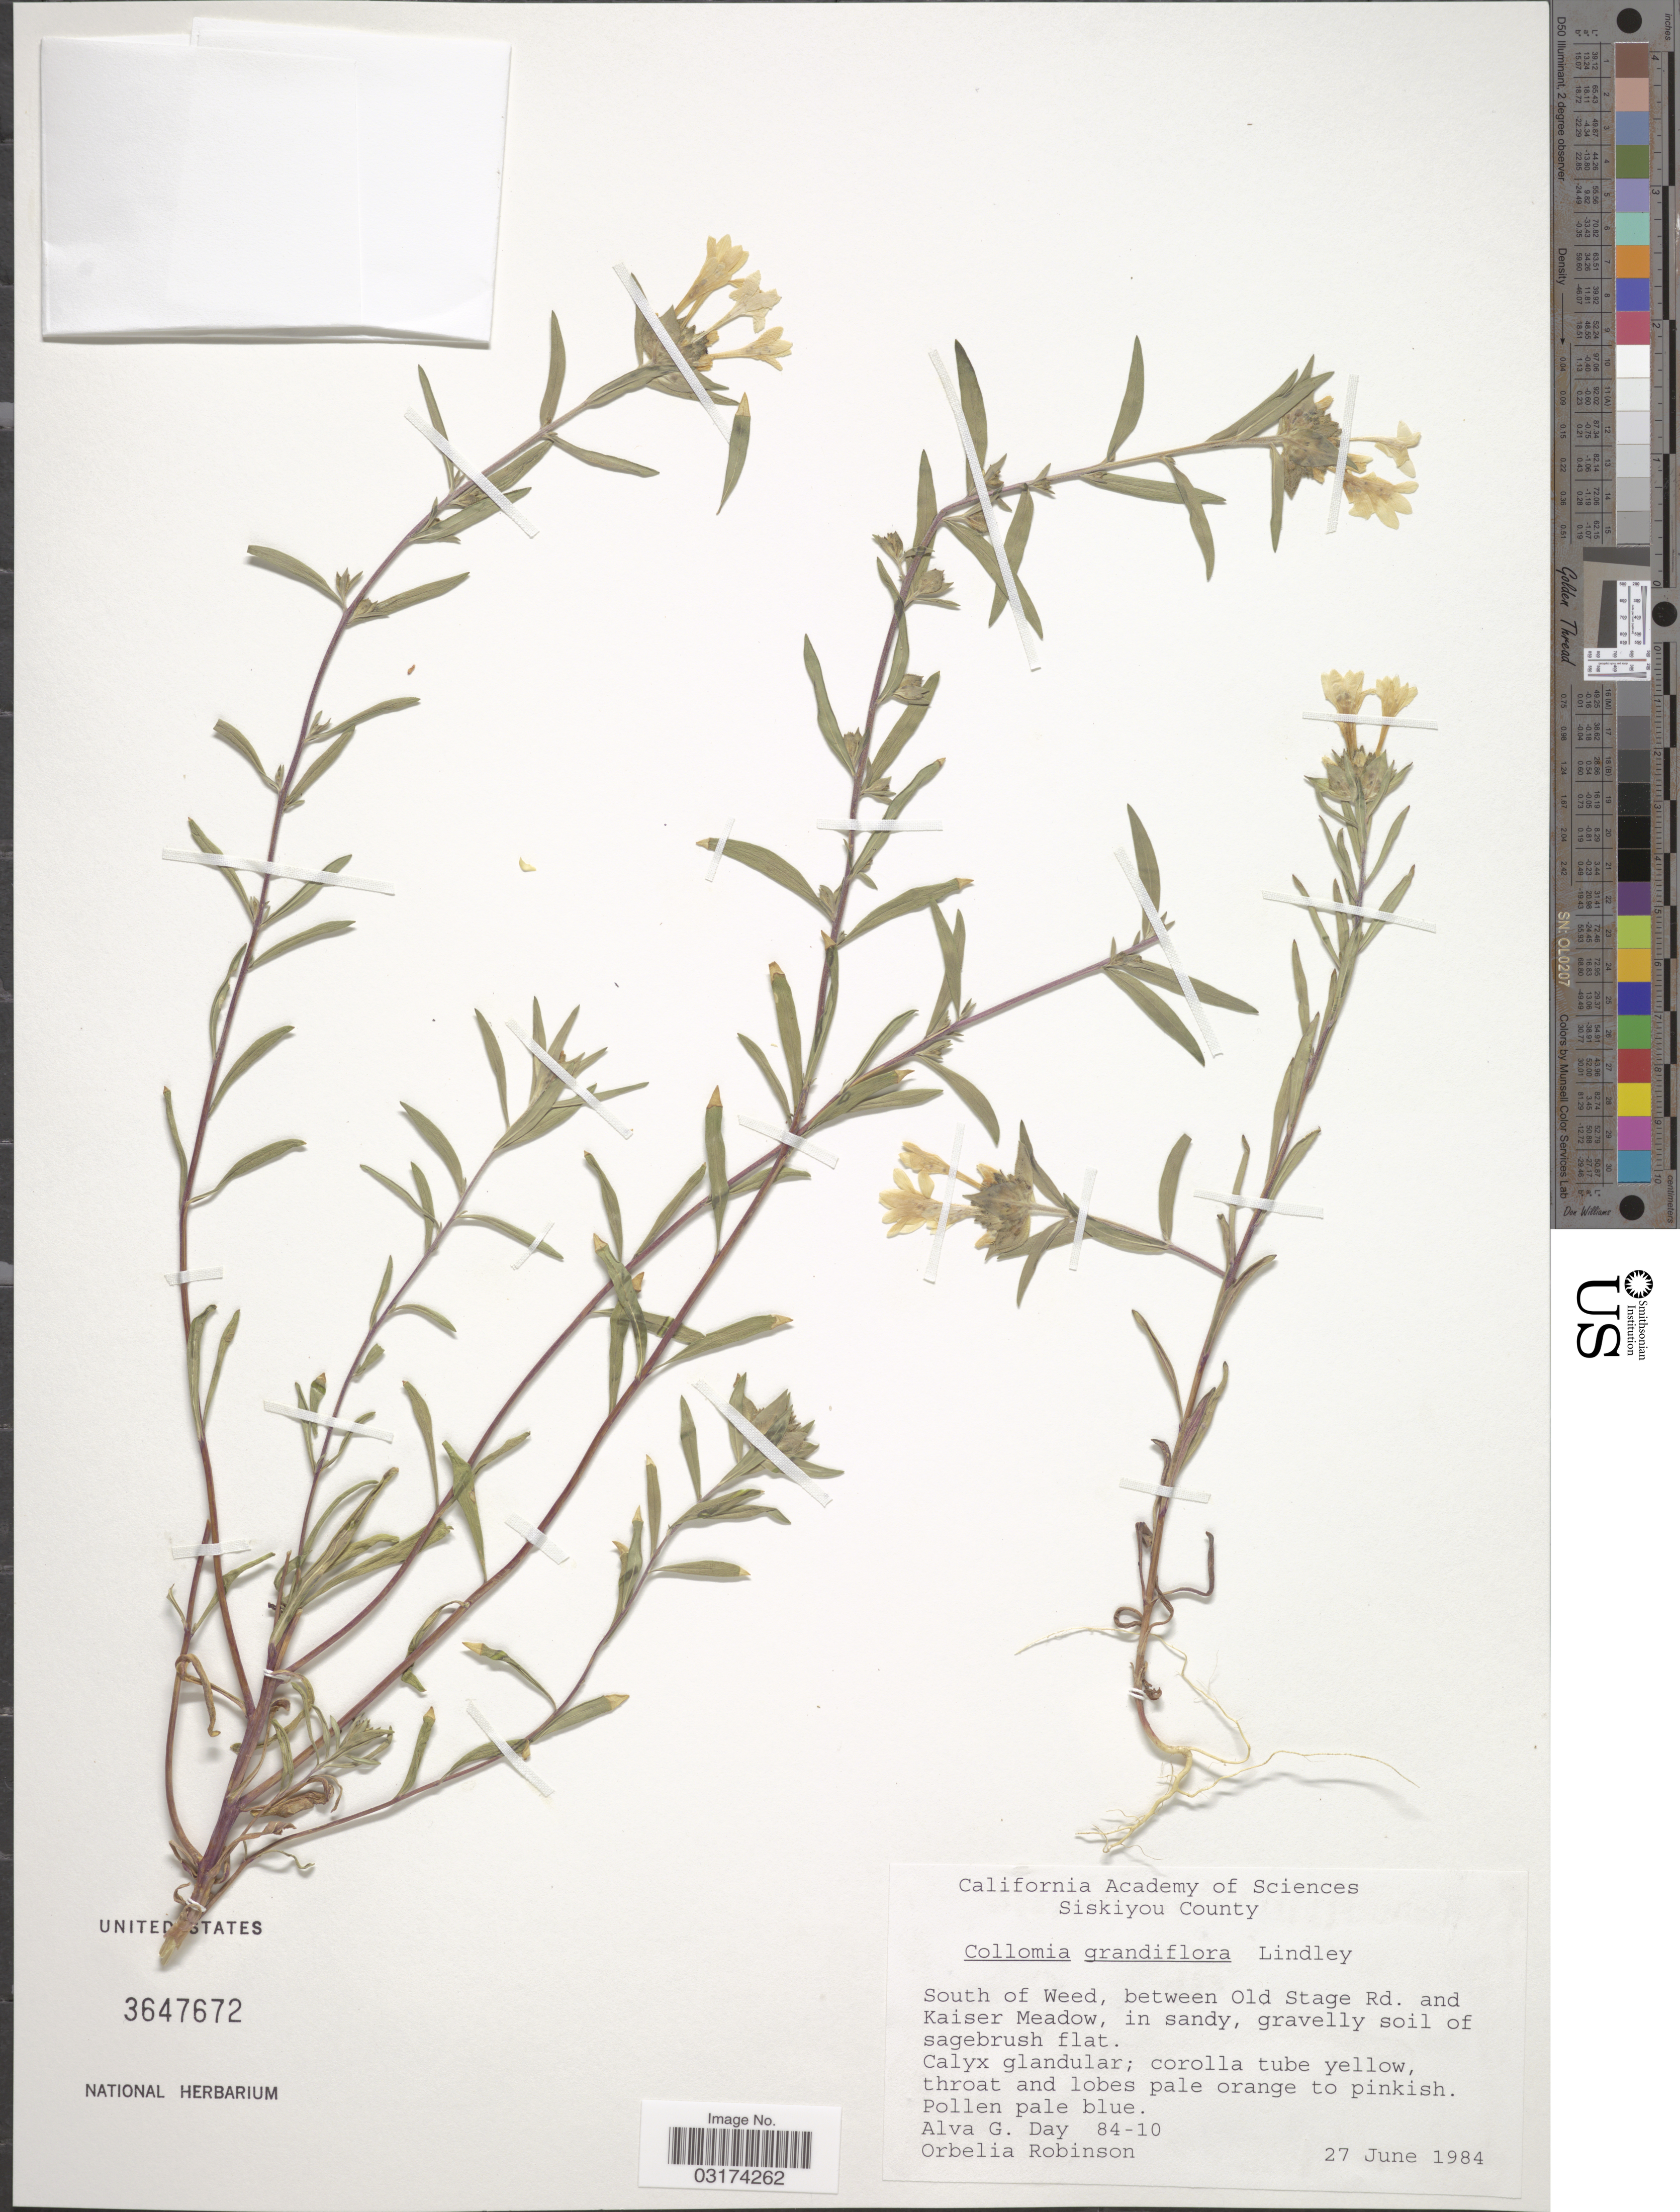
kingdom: Plantae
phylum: Tracheophyta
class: Magnoliopsida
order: Ericales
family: Polemoniaceae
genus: Collomia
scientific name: Collomia grandiflora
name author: Douglas ex Lindl.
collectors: A. G. Day & O. R. Robinson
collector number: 84-10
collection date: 1984-06-27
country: United States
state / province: California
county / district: Siskiyou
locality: Siskiyou County. South of Weed, between Old Stage Rd. and Kaiser Meadow, in sandy, gravelly soil of sagebrush flat.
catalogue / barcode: US 3647672